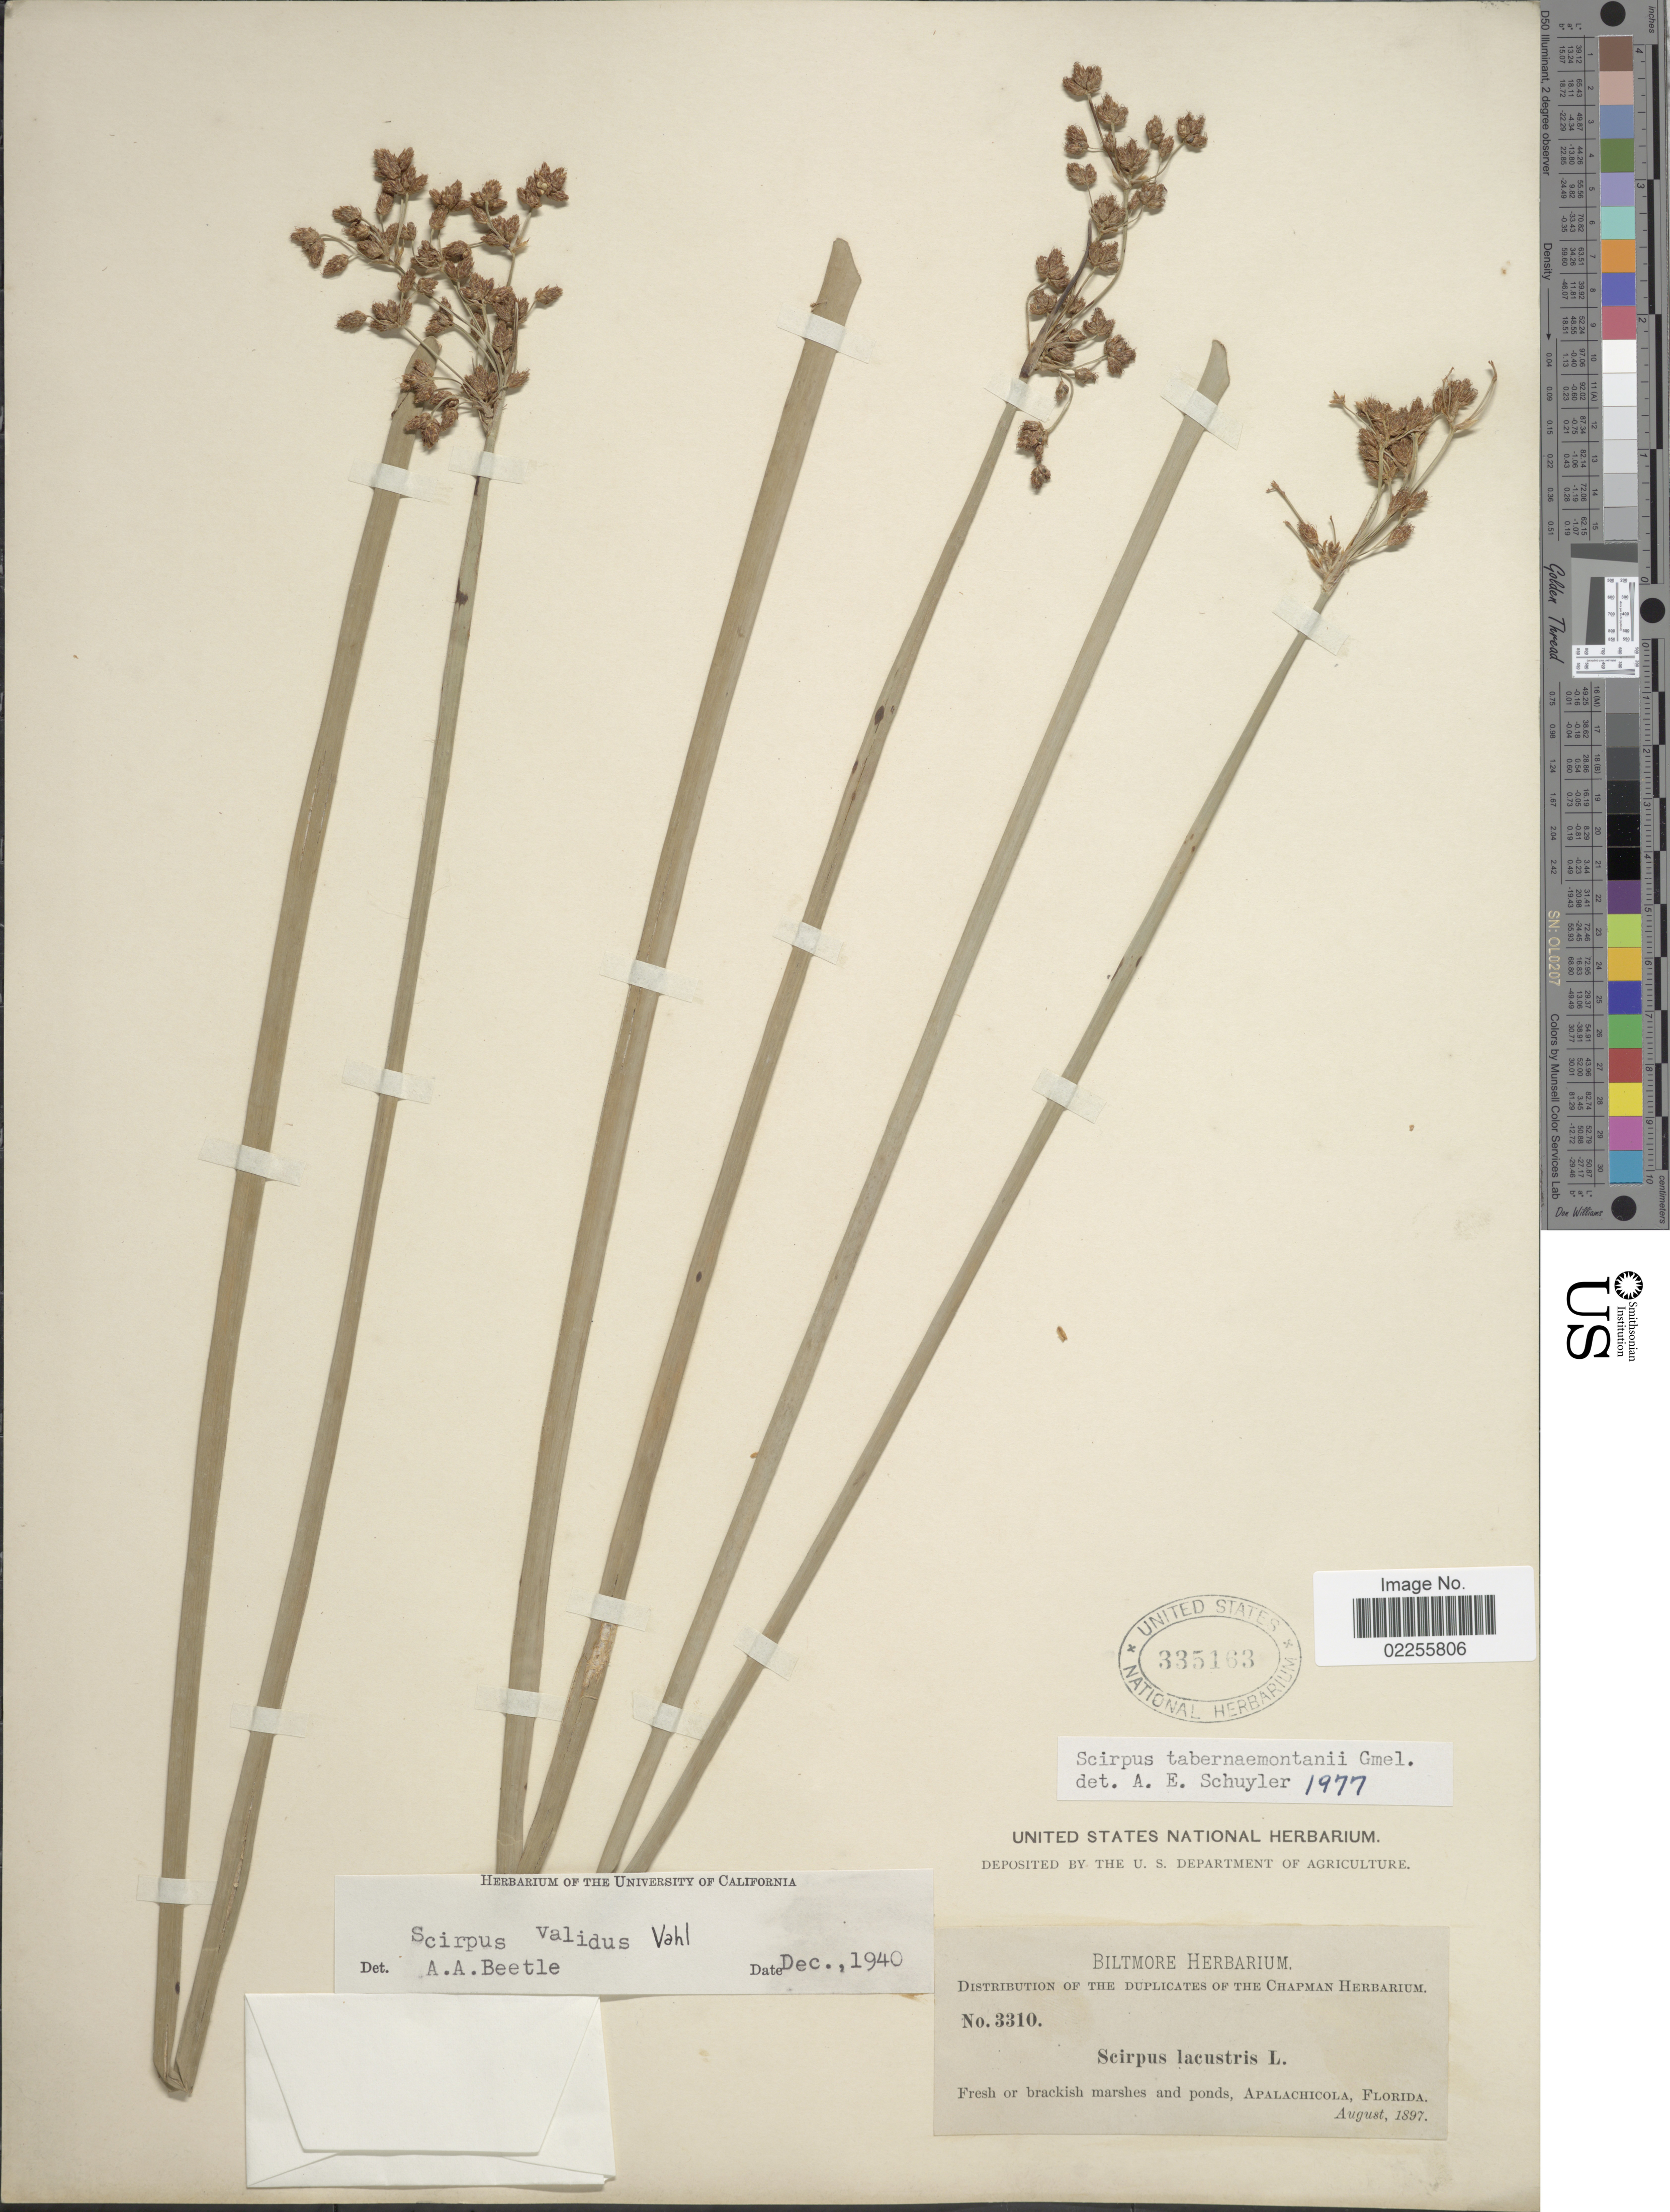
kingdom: Plantae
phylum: Tracheophyta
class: Liliopsida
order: Poales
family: Cyperaceae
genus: Schoenoplectus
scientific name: Schoenoplectus tabernaemontani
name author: (C.C. Gmel.) Palla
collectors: ex herb. Biltmore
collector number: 3310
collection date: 1897-08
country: United States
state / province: Florida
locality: Fresh or brackish marshes and ponds, Apalachicola.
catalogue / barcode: US 335163